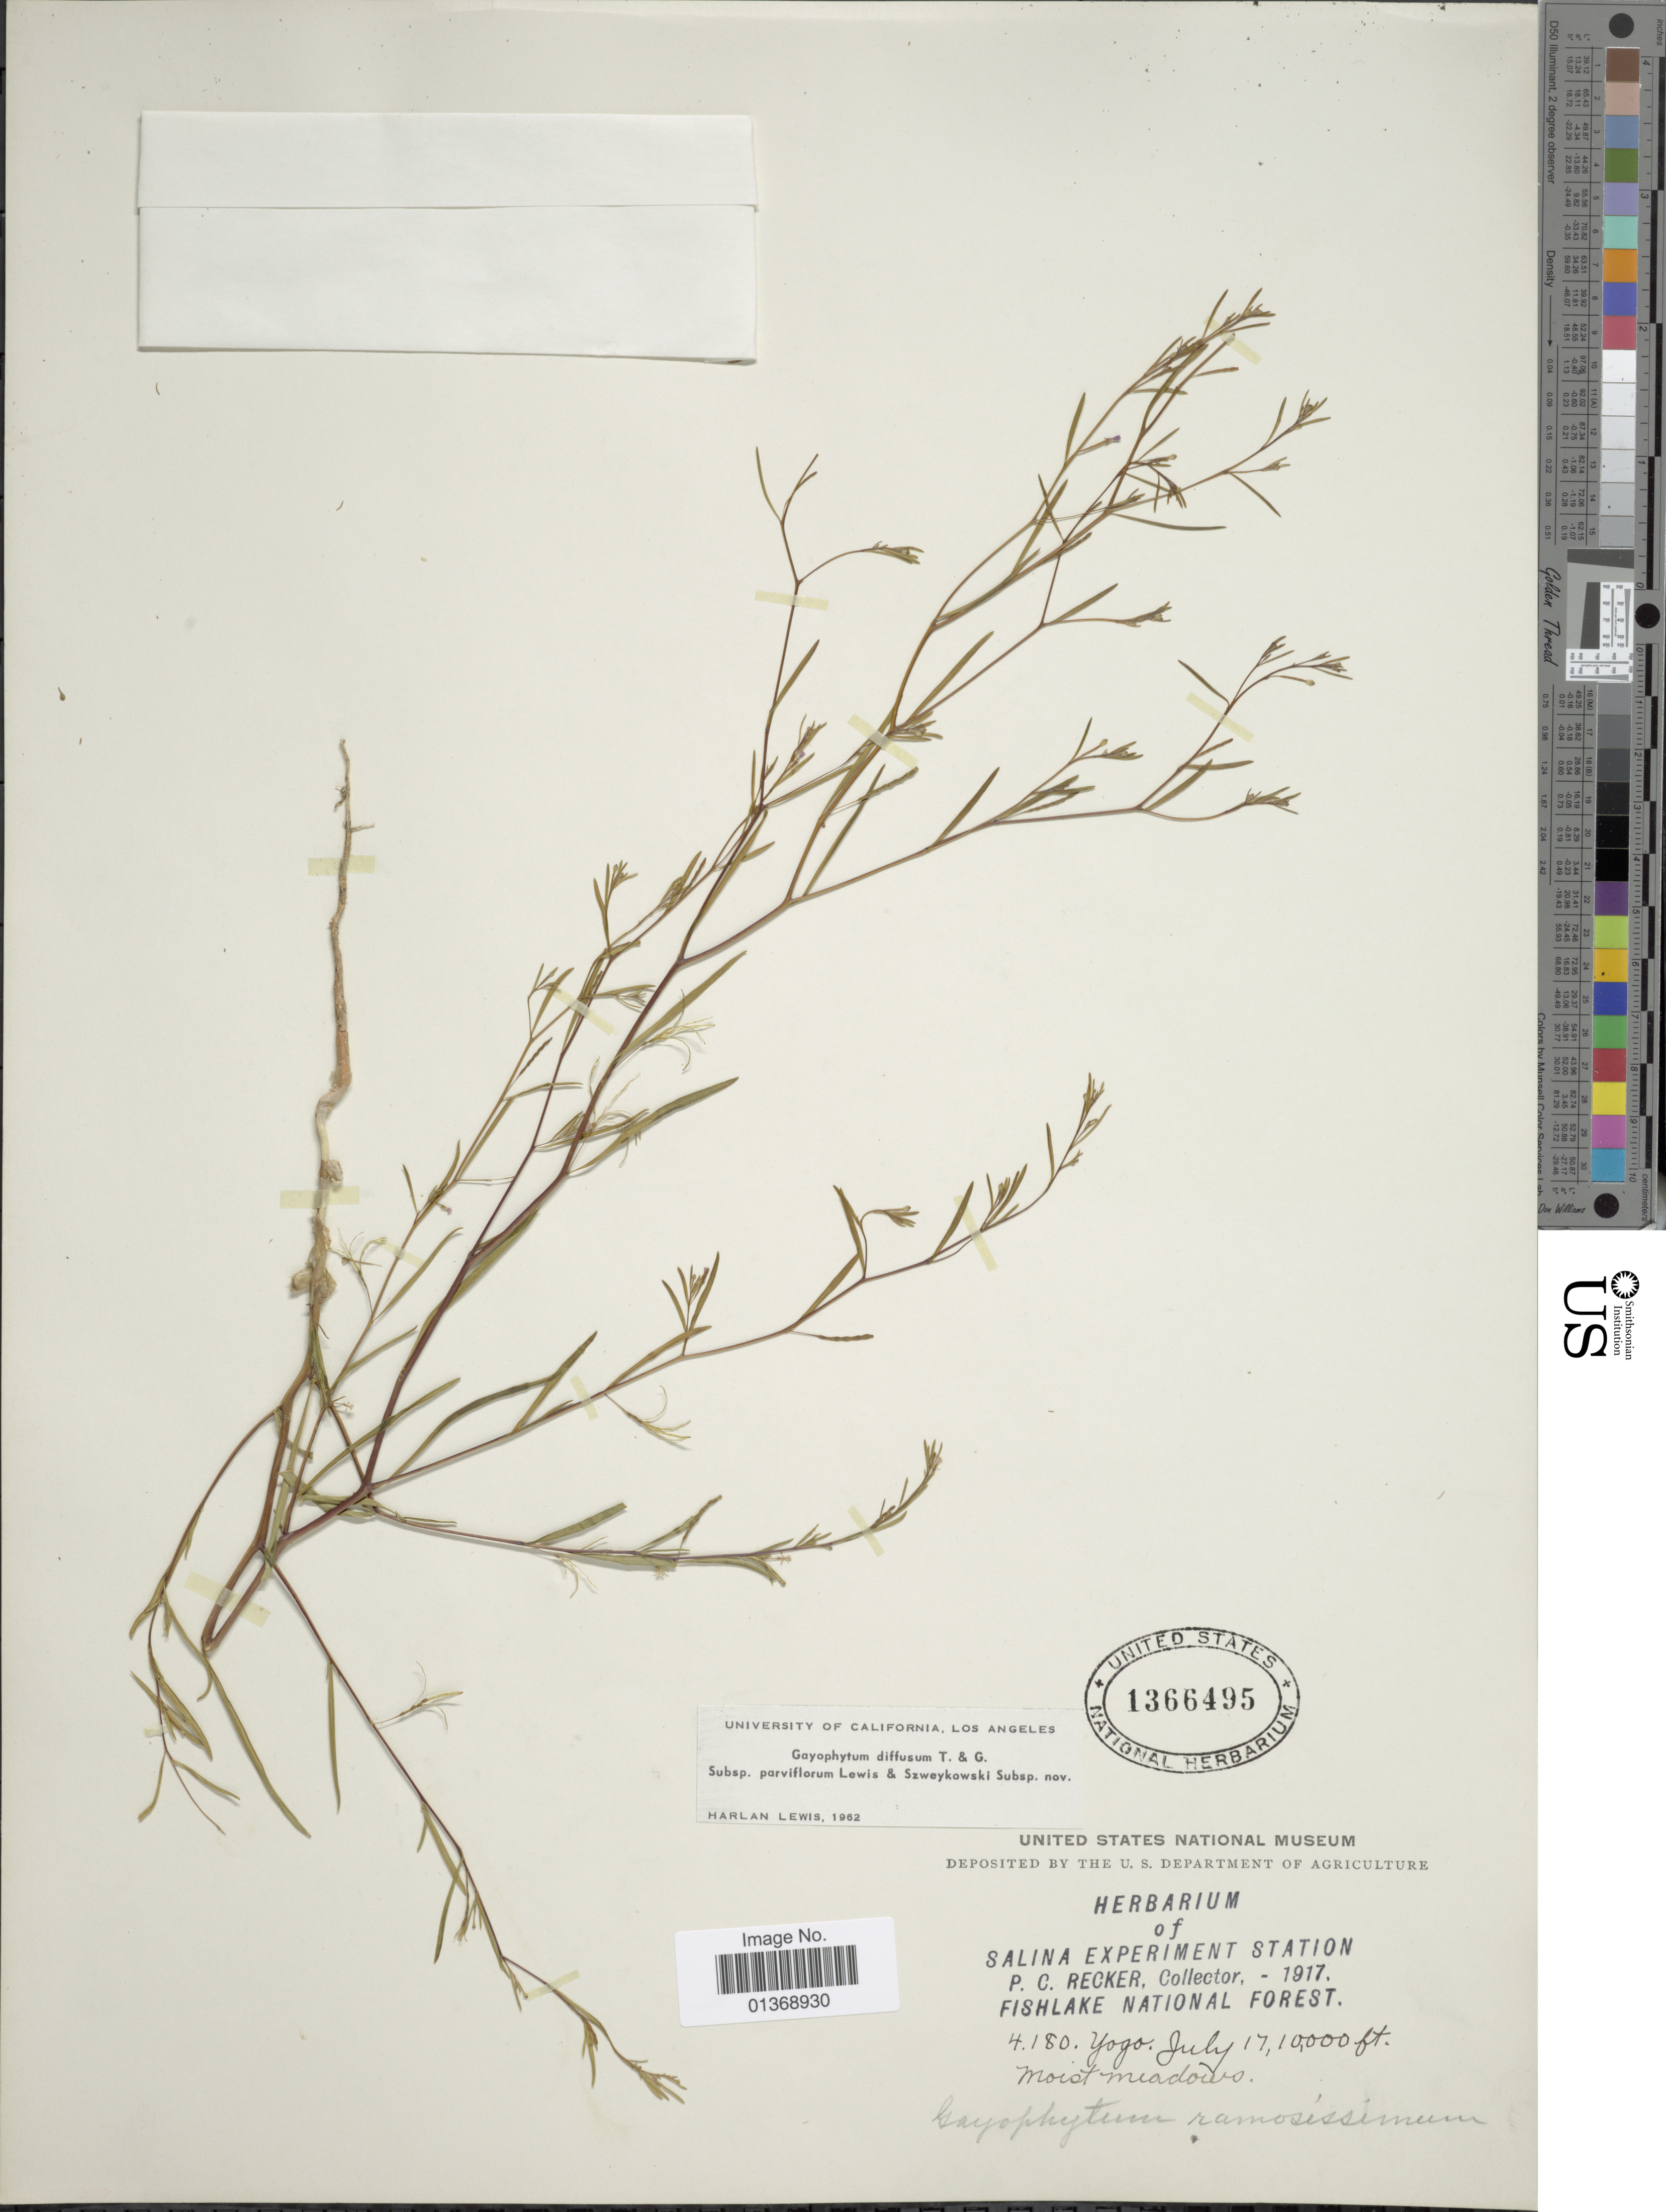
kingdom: Plantae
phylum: Tracheophyta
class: Magnoliopsida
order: Myrtales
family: Onagraceae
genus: Gayophytum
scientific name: Gayophytum diffusum subsp. parviflorum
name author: F. H. Lewis & Szweyk.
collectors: P. Recker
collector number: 4180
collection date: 1917-07-17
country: United States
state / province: Utah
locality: Fishlake National Forest, Yogo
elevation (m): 3048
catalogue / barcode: US 1366495